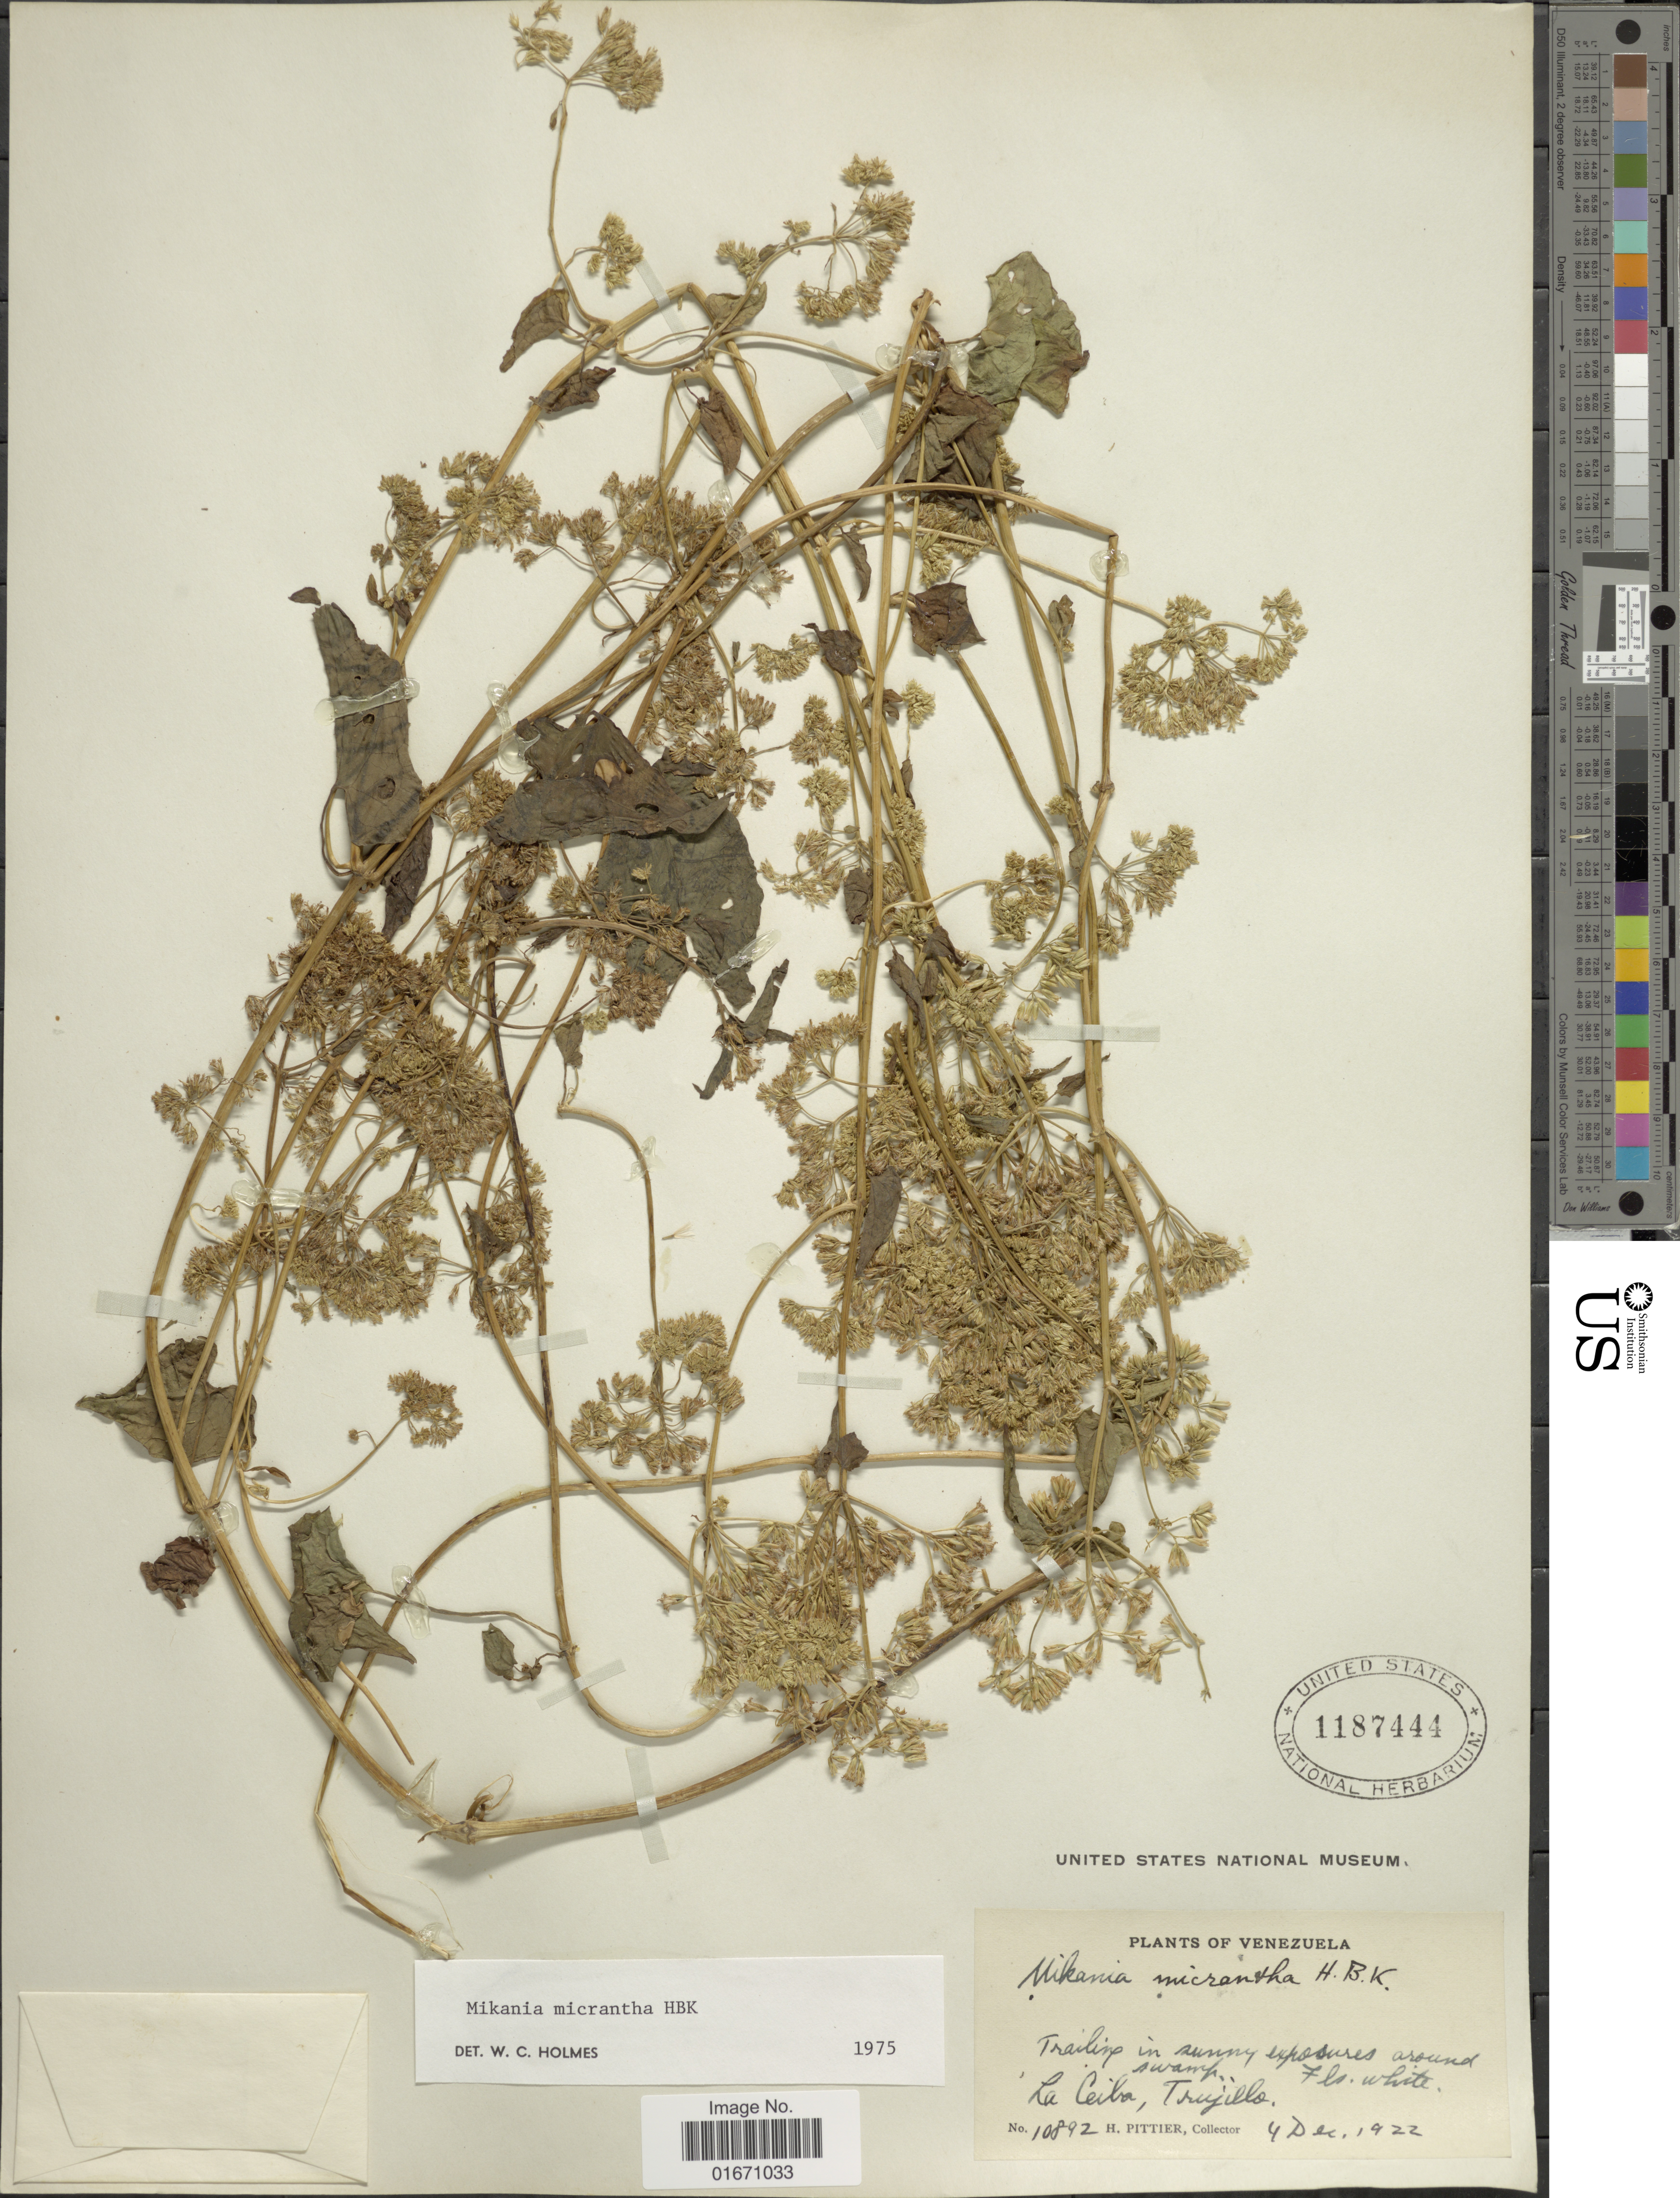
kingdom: Plantae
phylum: Tracheophyta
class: Magnoliopsida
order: Asterales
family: Asteraceae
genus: Mikania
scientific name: Mikania micrantha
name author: Kunth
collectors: H. F. Pittier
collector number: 10892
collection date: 1922-12-04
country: Venezuela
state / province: Trujillo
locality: La Ceiba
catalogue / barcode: US 1187444